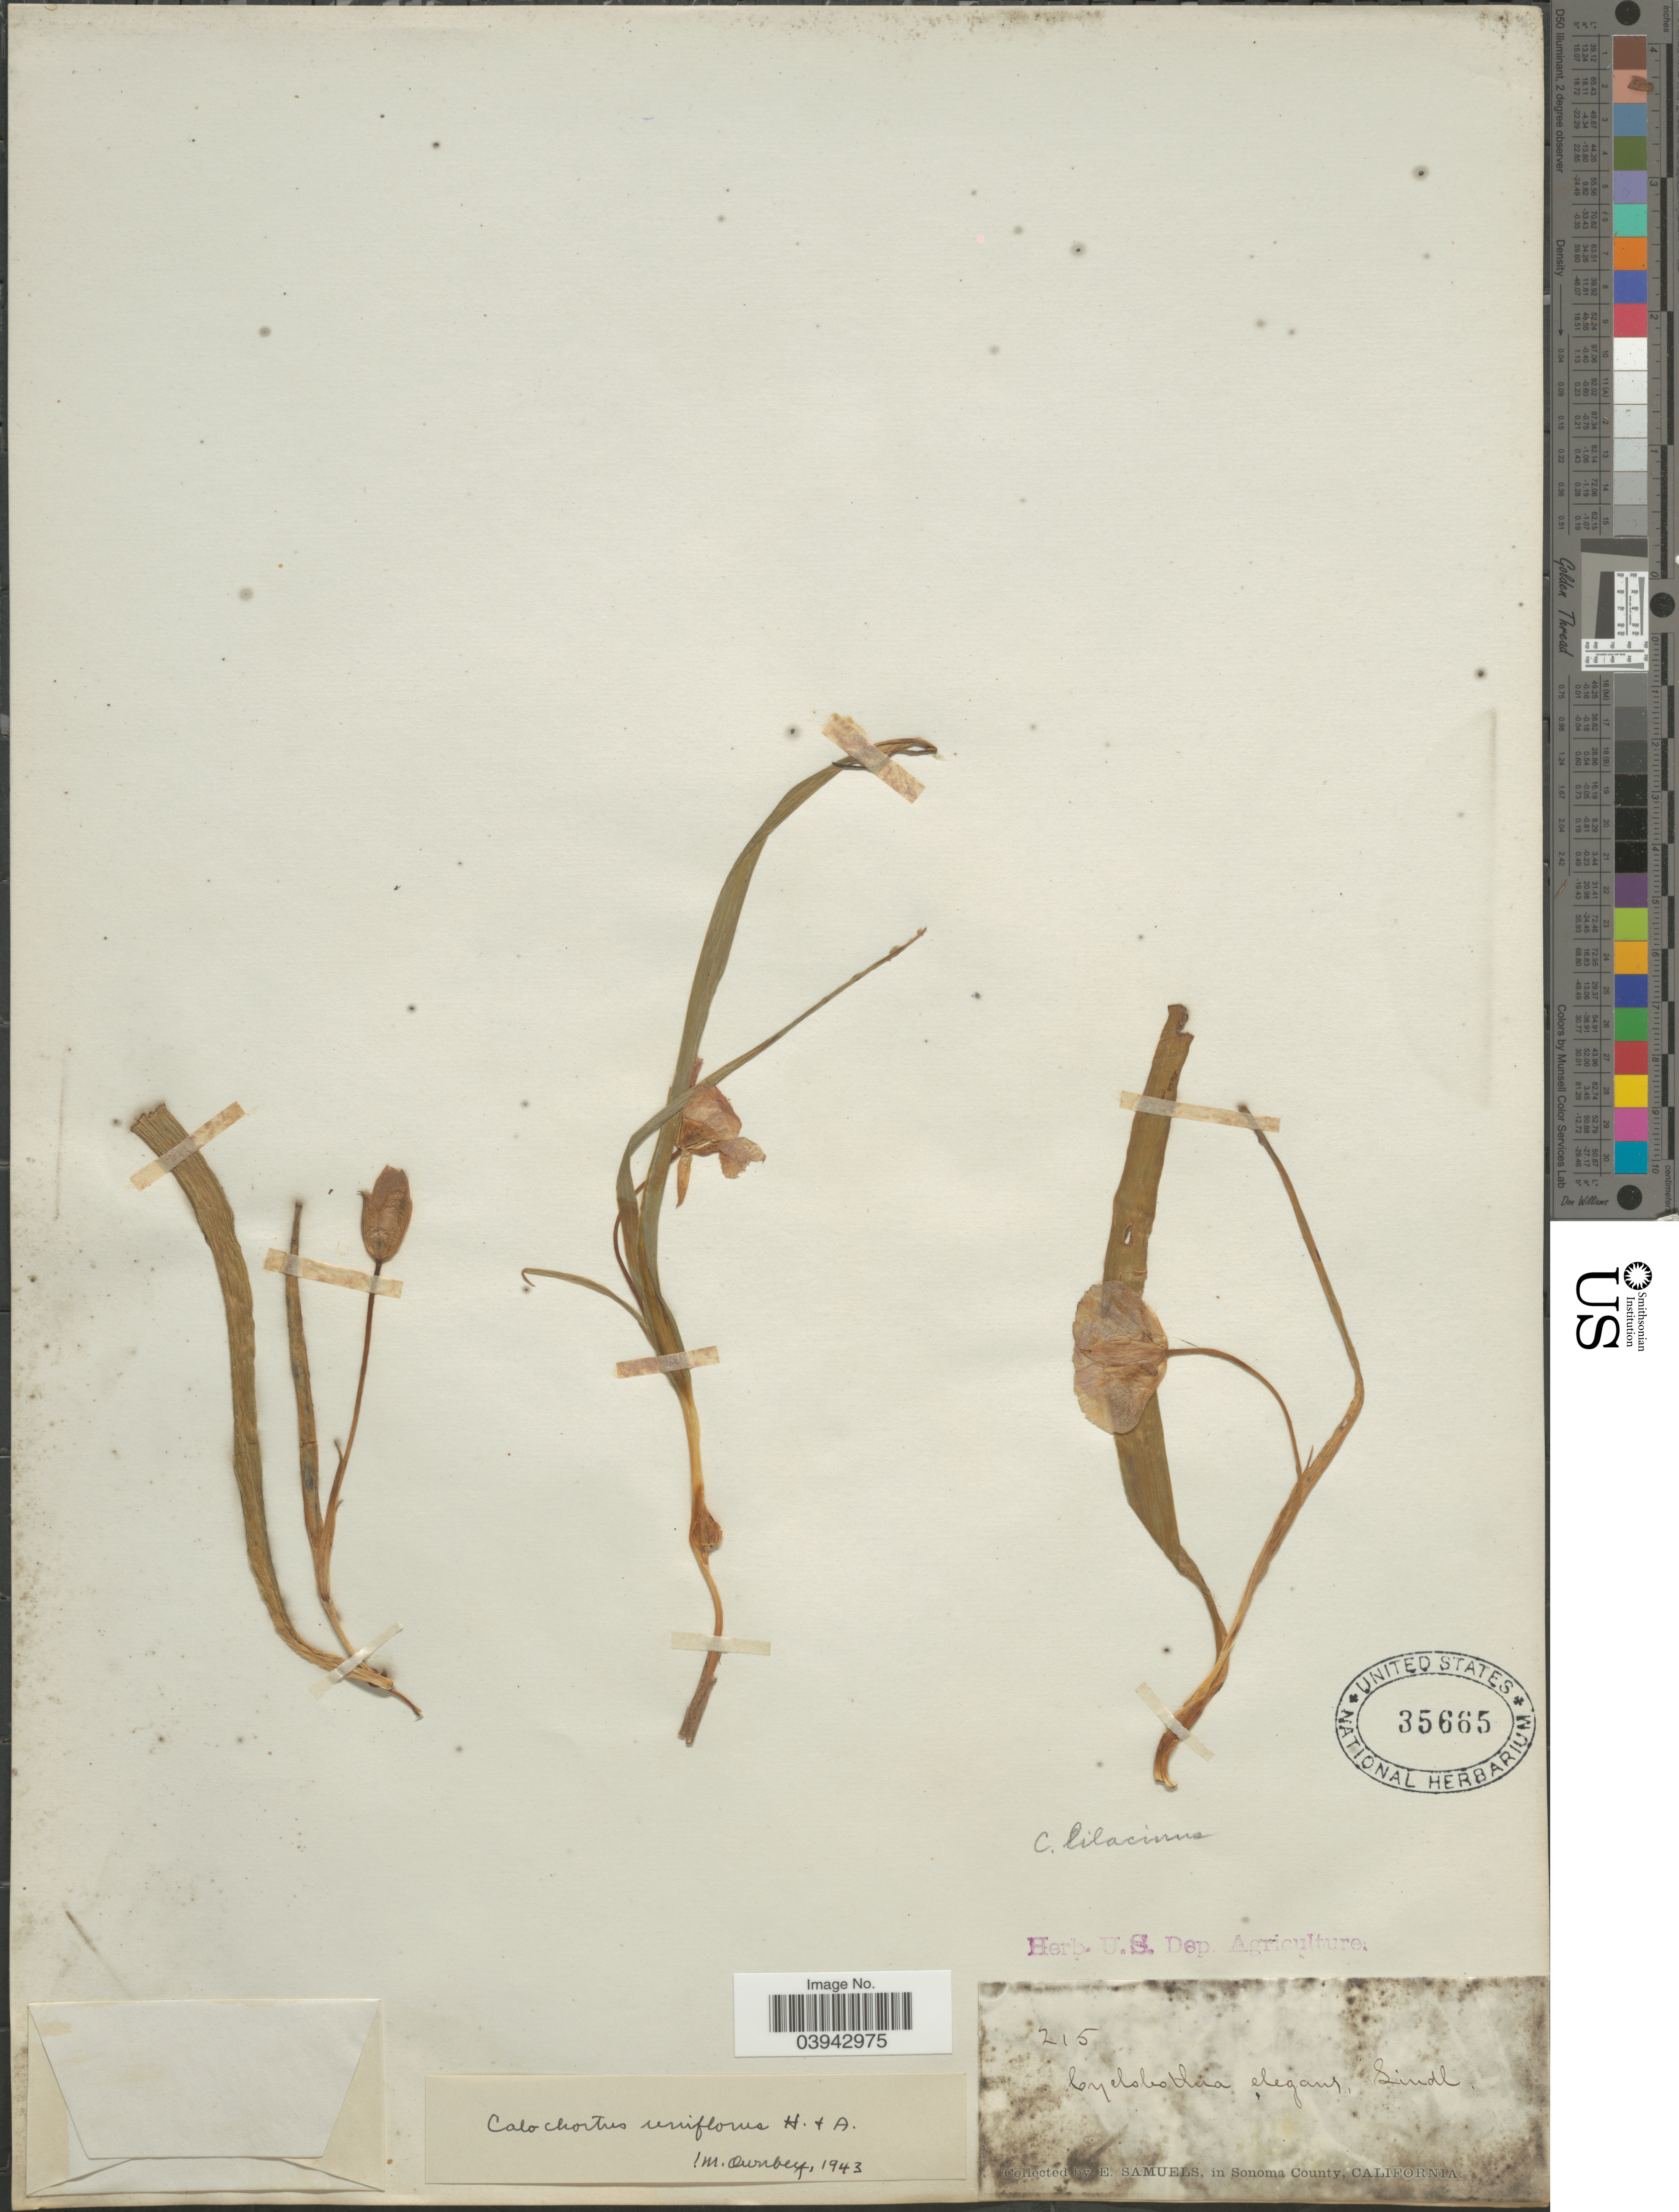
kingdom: Plantae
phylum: Tracheophyta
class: Liliopsida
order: Liliales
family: Liliaceae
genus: Calochortus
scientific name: Calochortus uniflorus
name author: Hook. & Arn.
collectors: E. Samuels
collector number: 215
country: United States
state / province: California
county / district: Sonoma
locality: In Sonoma County.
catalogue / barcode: US 35665